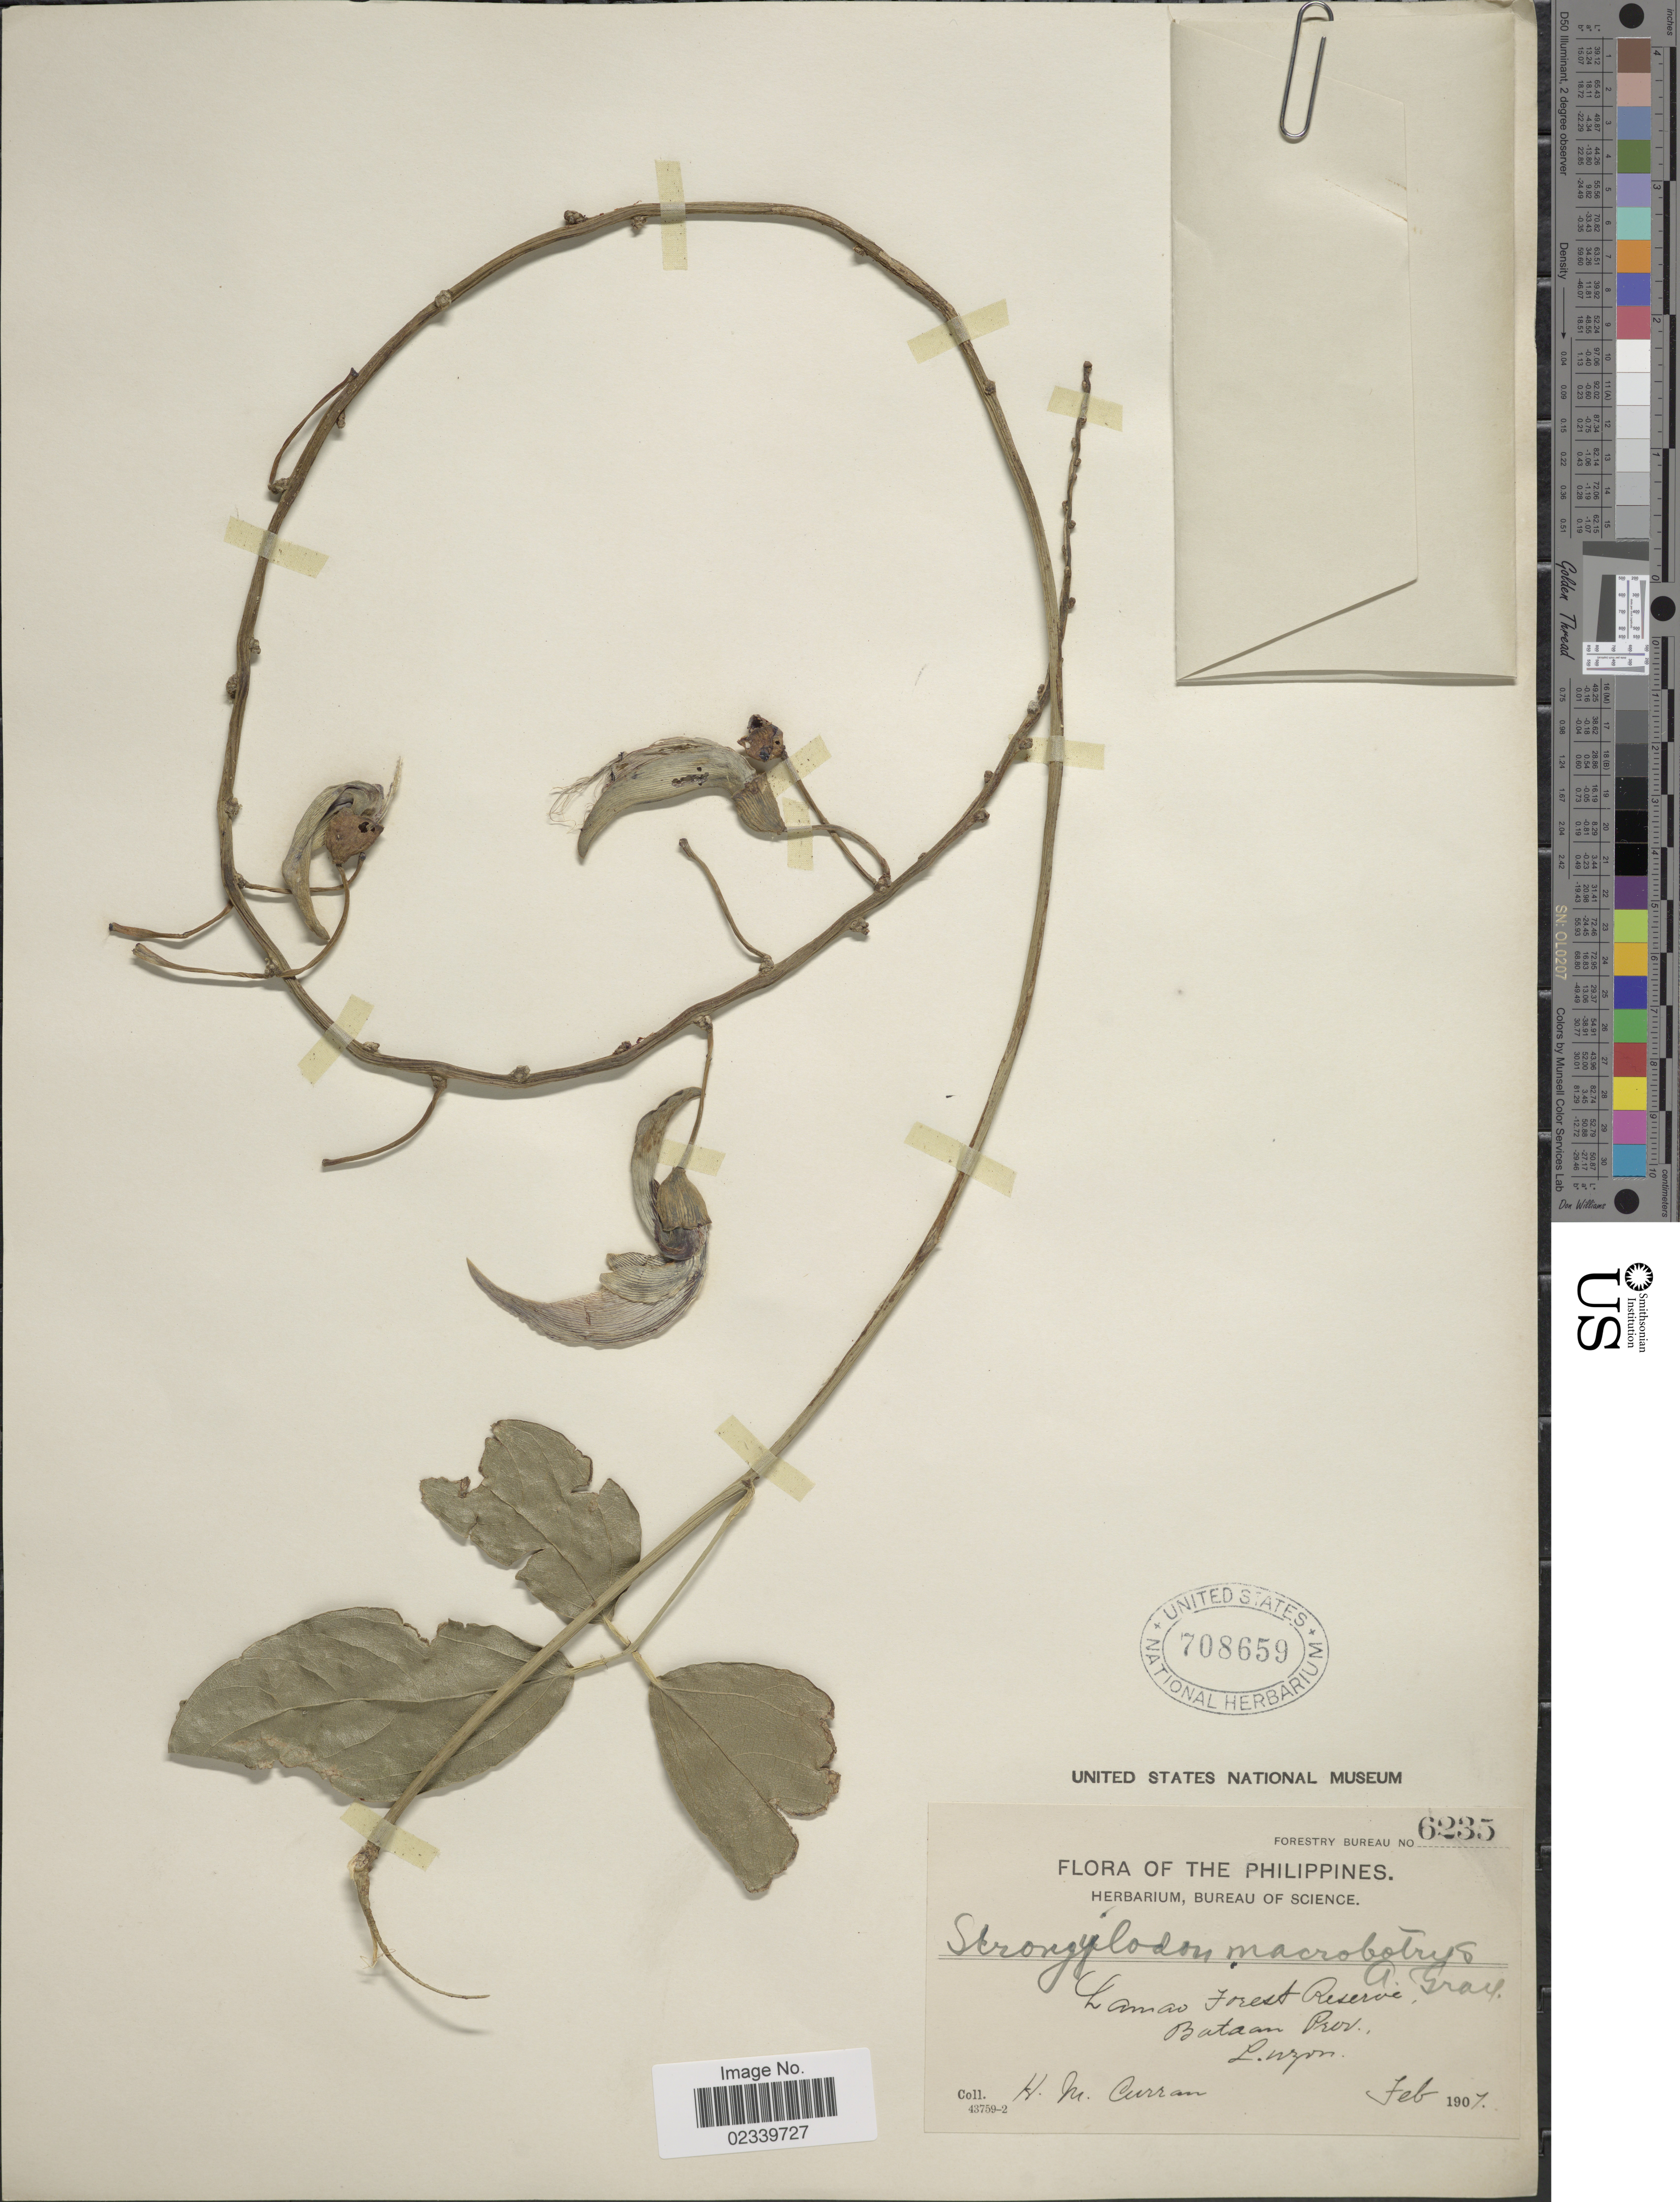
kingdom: Plantae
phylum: Tracheophyta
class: Magnoliopsida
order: Fabales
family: Fabaceae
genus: Strongylodon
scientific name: Strongylodon macrobotrys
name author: A. Gray in Wilkes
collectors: H. M. Curran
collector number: Forestry Bureau 6235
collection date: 1907-02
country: Philippines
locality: Lamas Forest Reserve, Bataan Prov. Luzon.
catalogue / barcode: US 708659